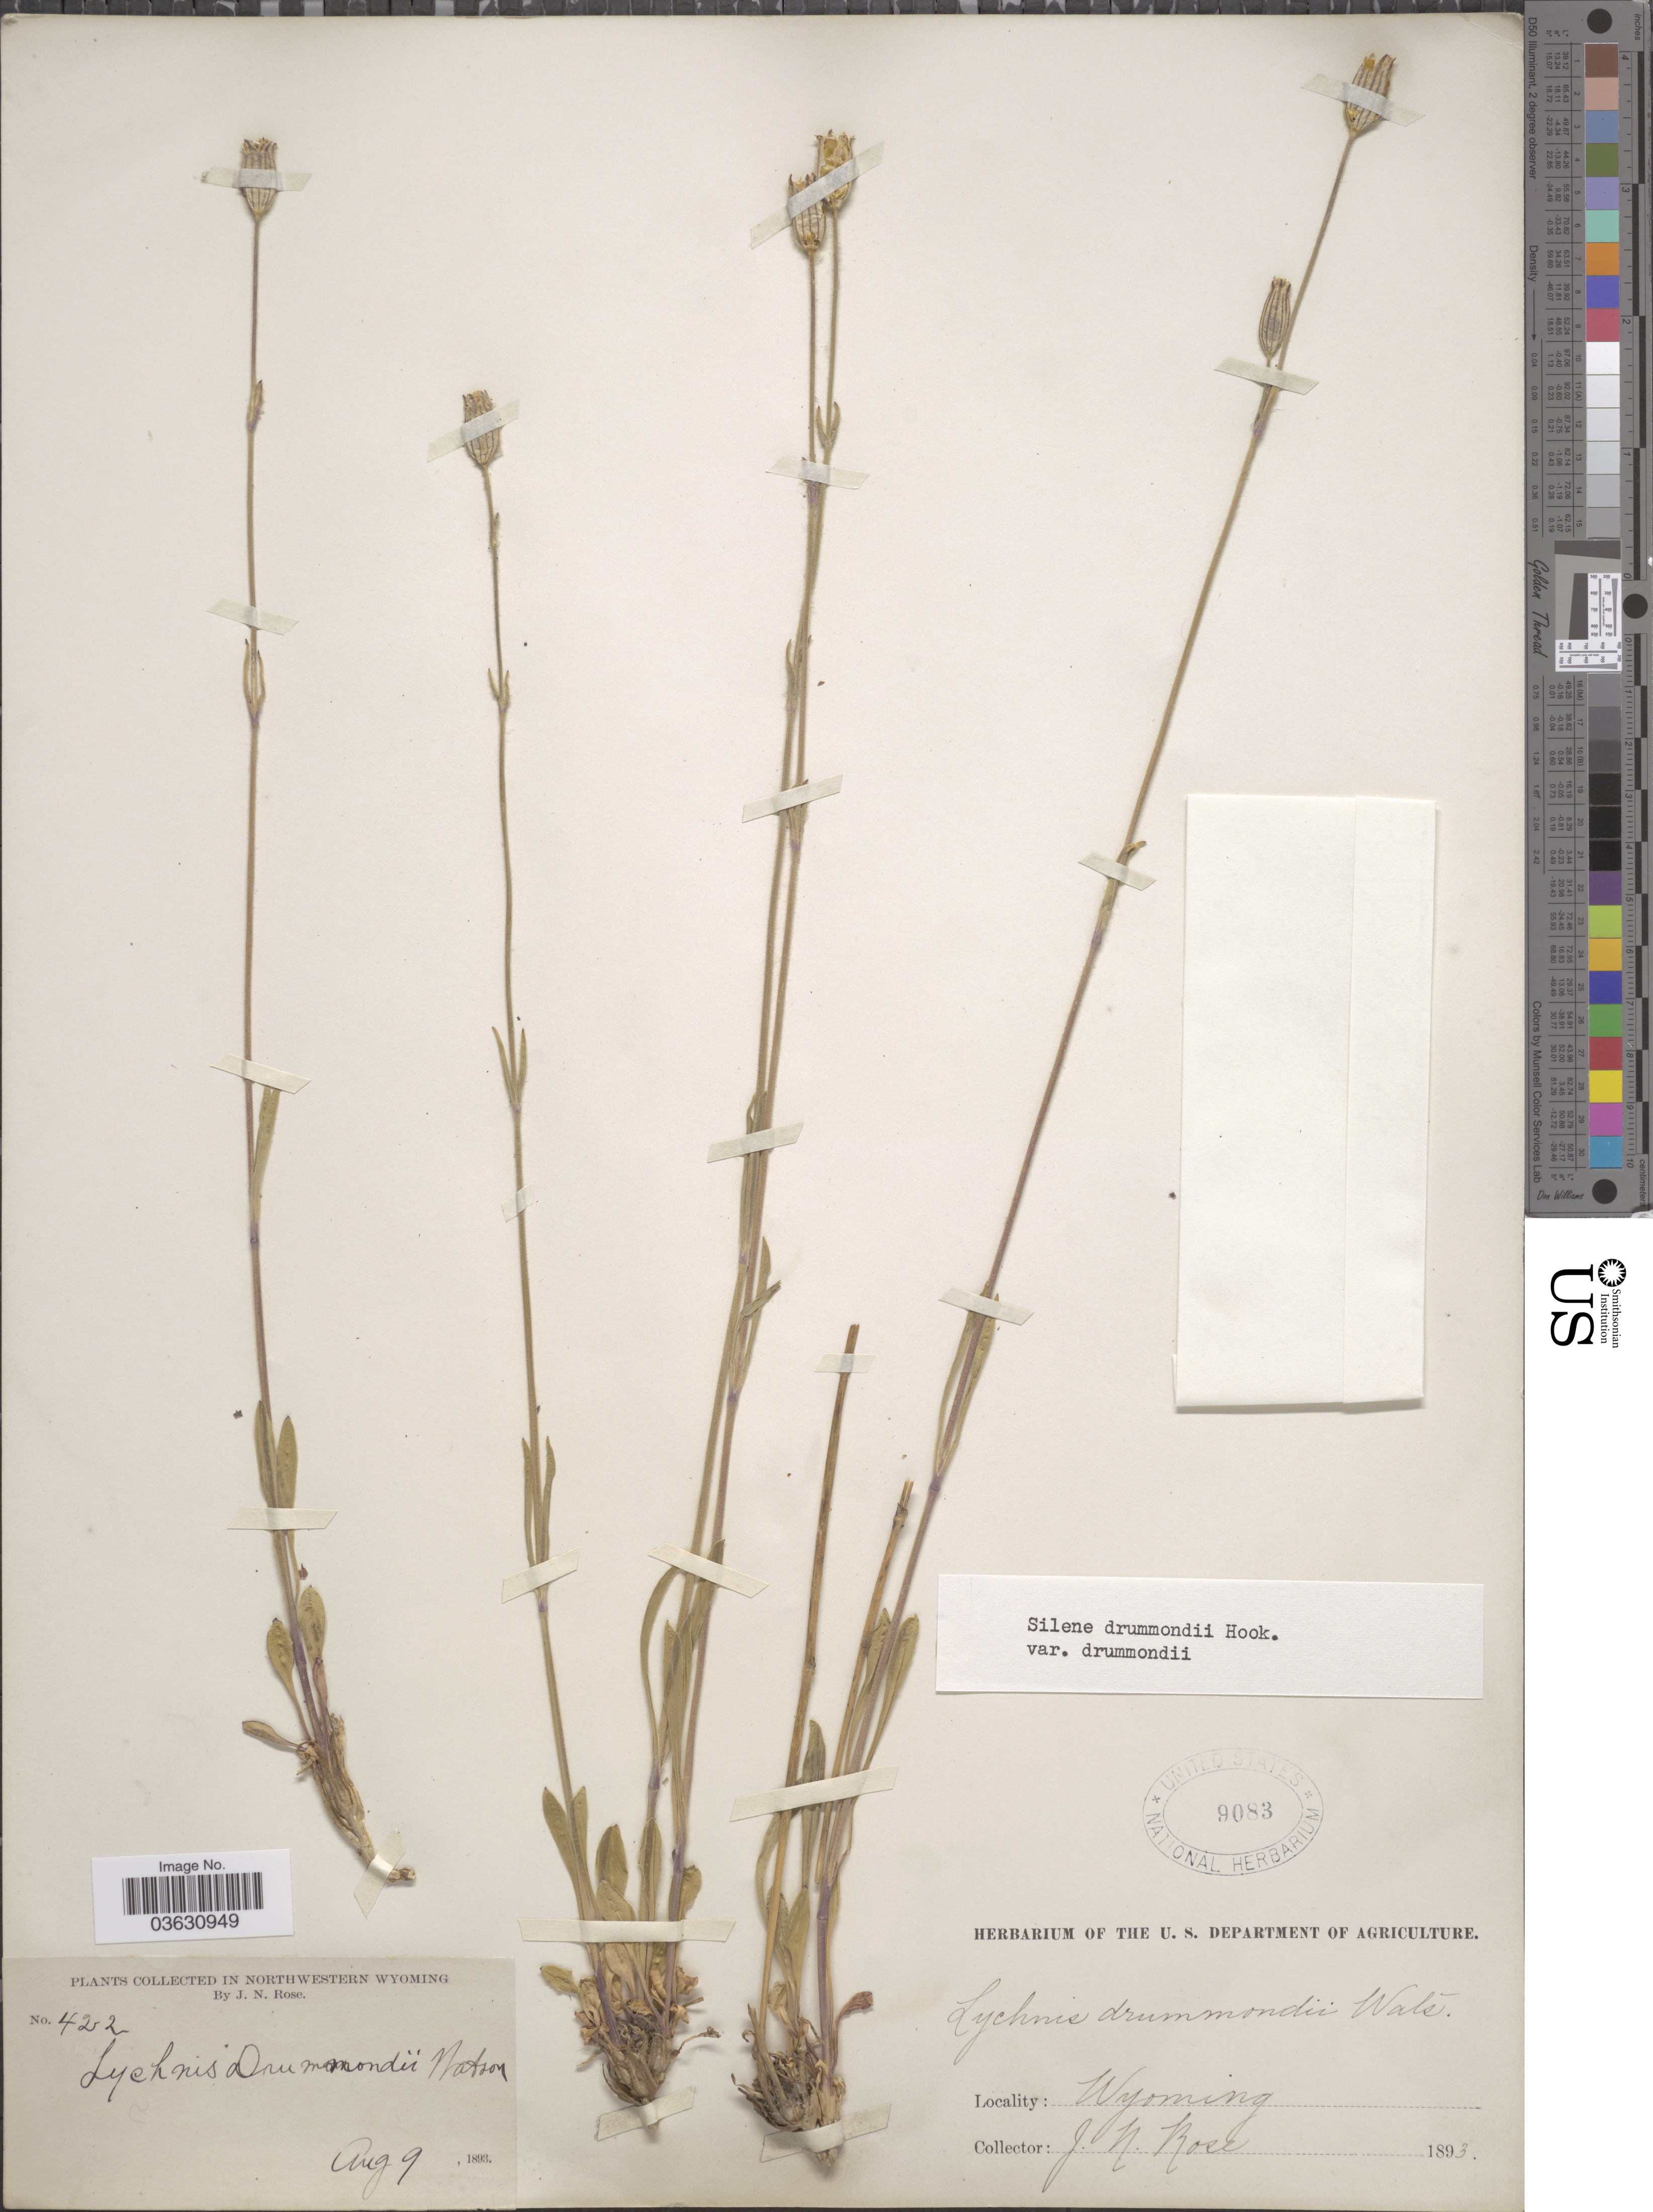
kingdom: Plantae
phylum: Tracheophyta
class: Magnoliopsida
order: Caryophyllales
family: Caryophyllaceae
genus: Silene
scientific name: Silene drummondii var. drummondii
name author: Hook.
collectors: J. N. Rose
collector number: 422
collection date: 1893-08-09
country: United States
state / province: Wyoming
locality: Northwestern Wyoming.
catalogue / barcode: US 9083